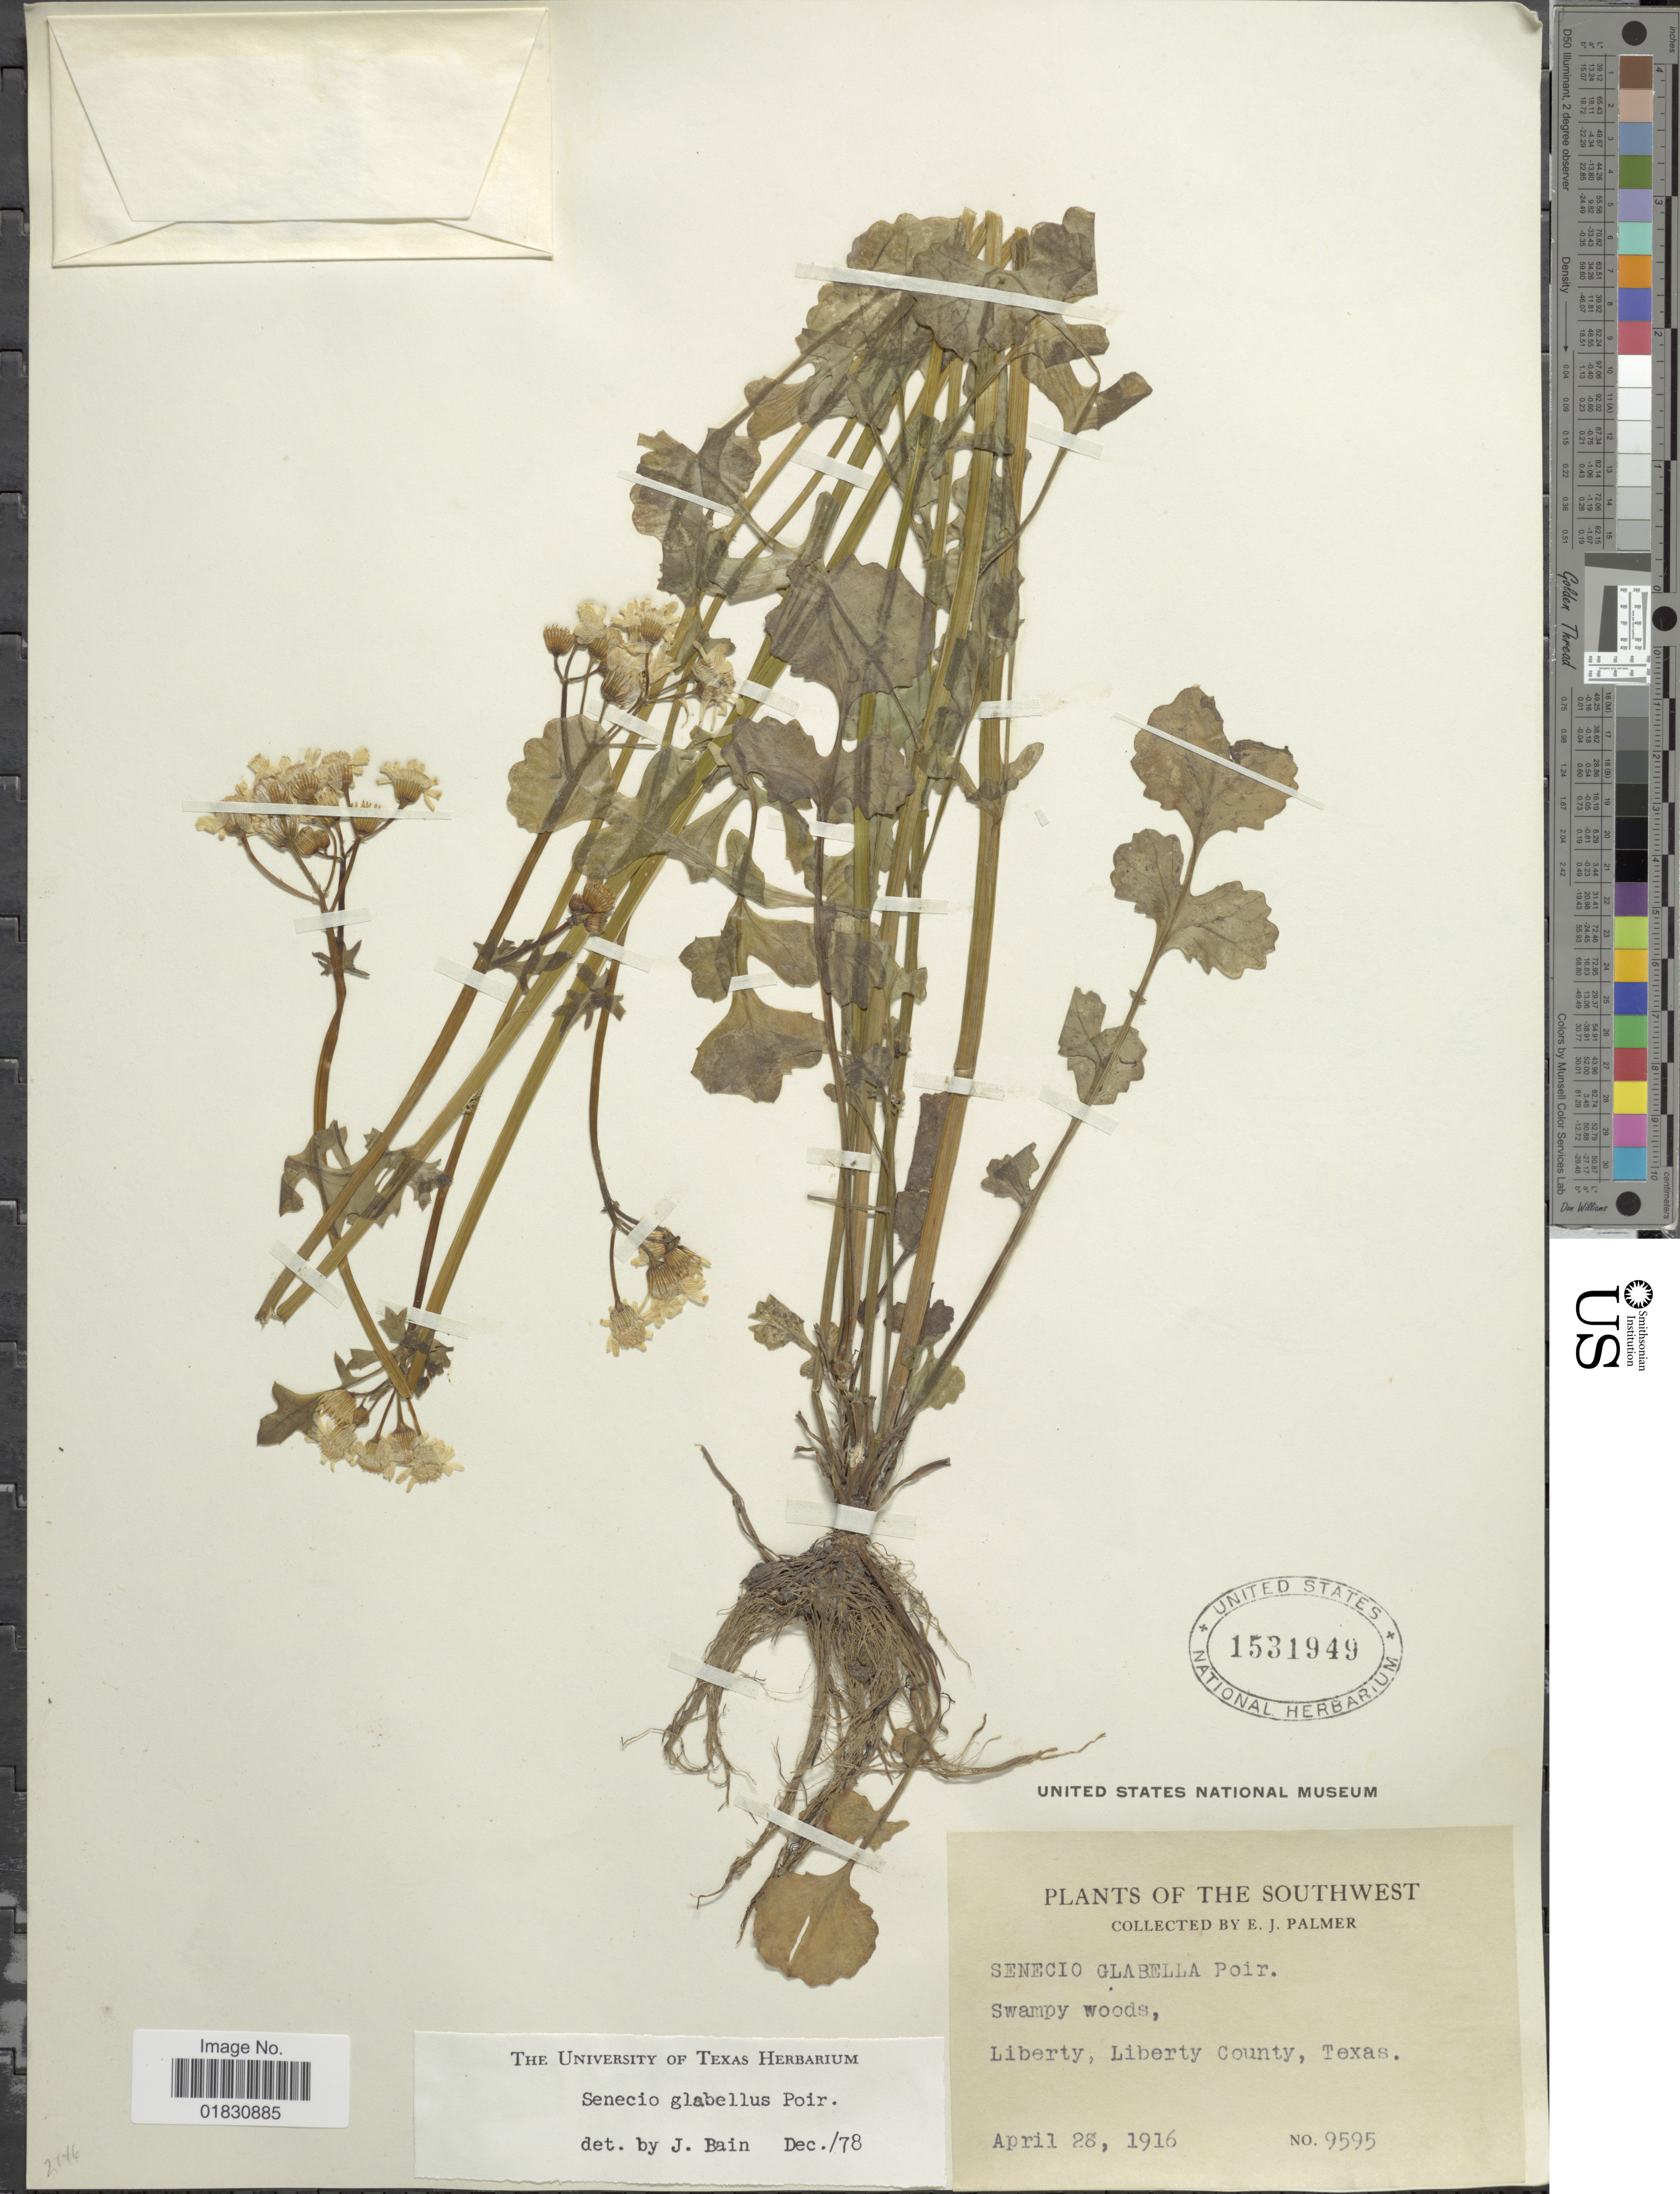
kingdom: Plantae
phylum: Tracheophyta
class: Magnoliopsida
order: Asterales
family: Asteraceae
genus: Packera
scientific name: Packera glabella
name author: (Poir.) C. Jeffrey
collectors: E. J. Palmer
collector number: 9595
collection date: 1916-04-28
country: United States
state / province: Texas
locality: The Southwest, Liberty, Liberty County, Texas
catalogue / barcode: US 1531949